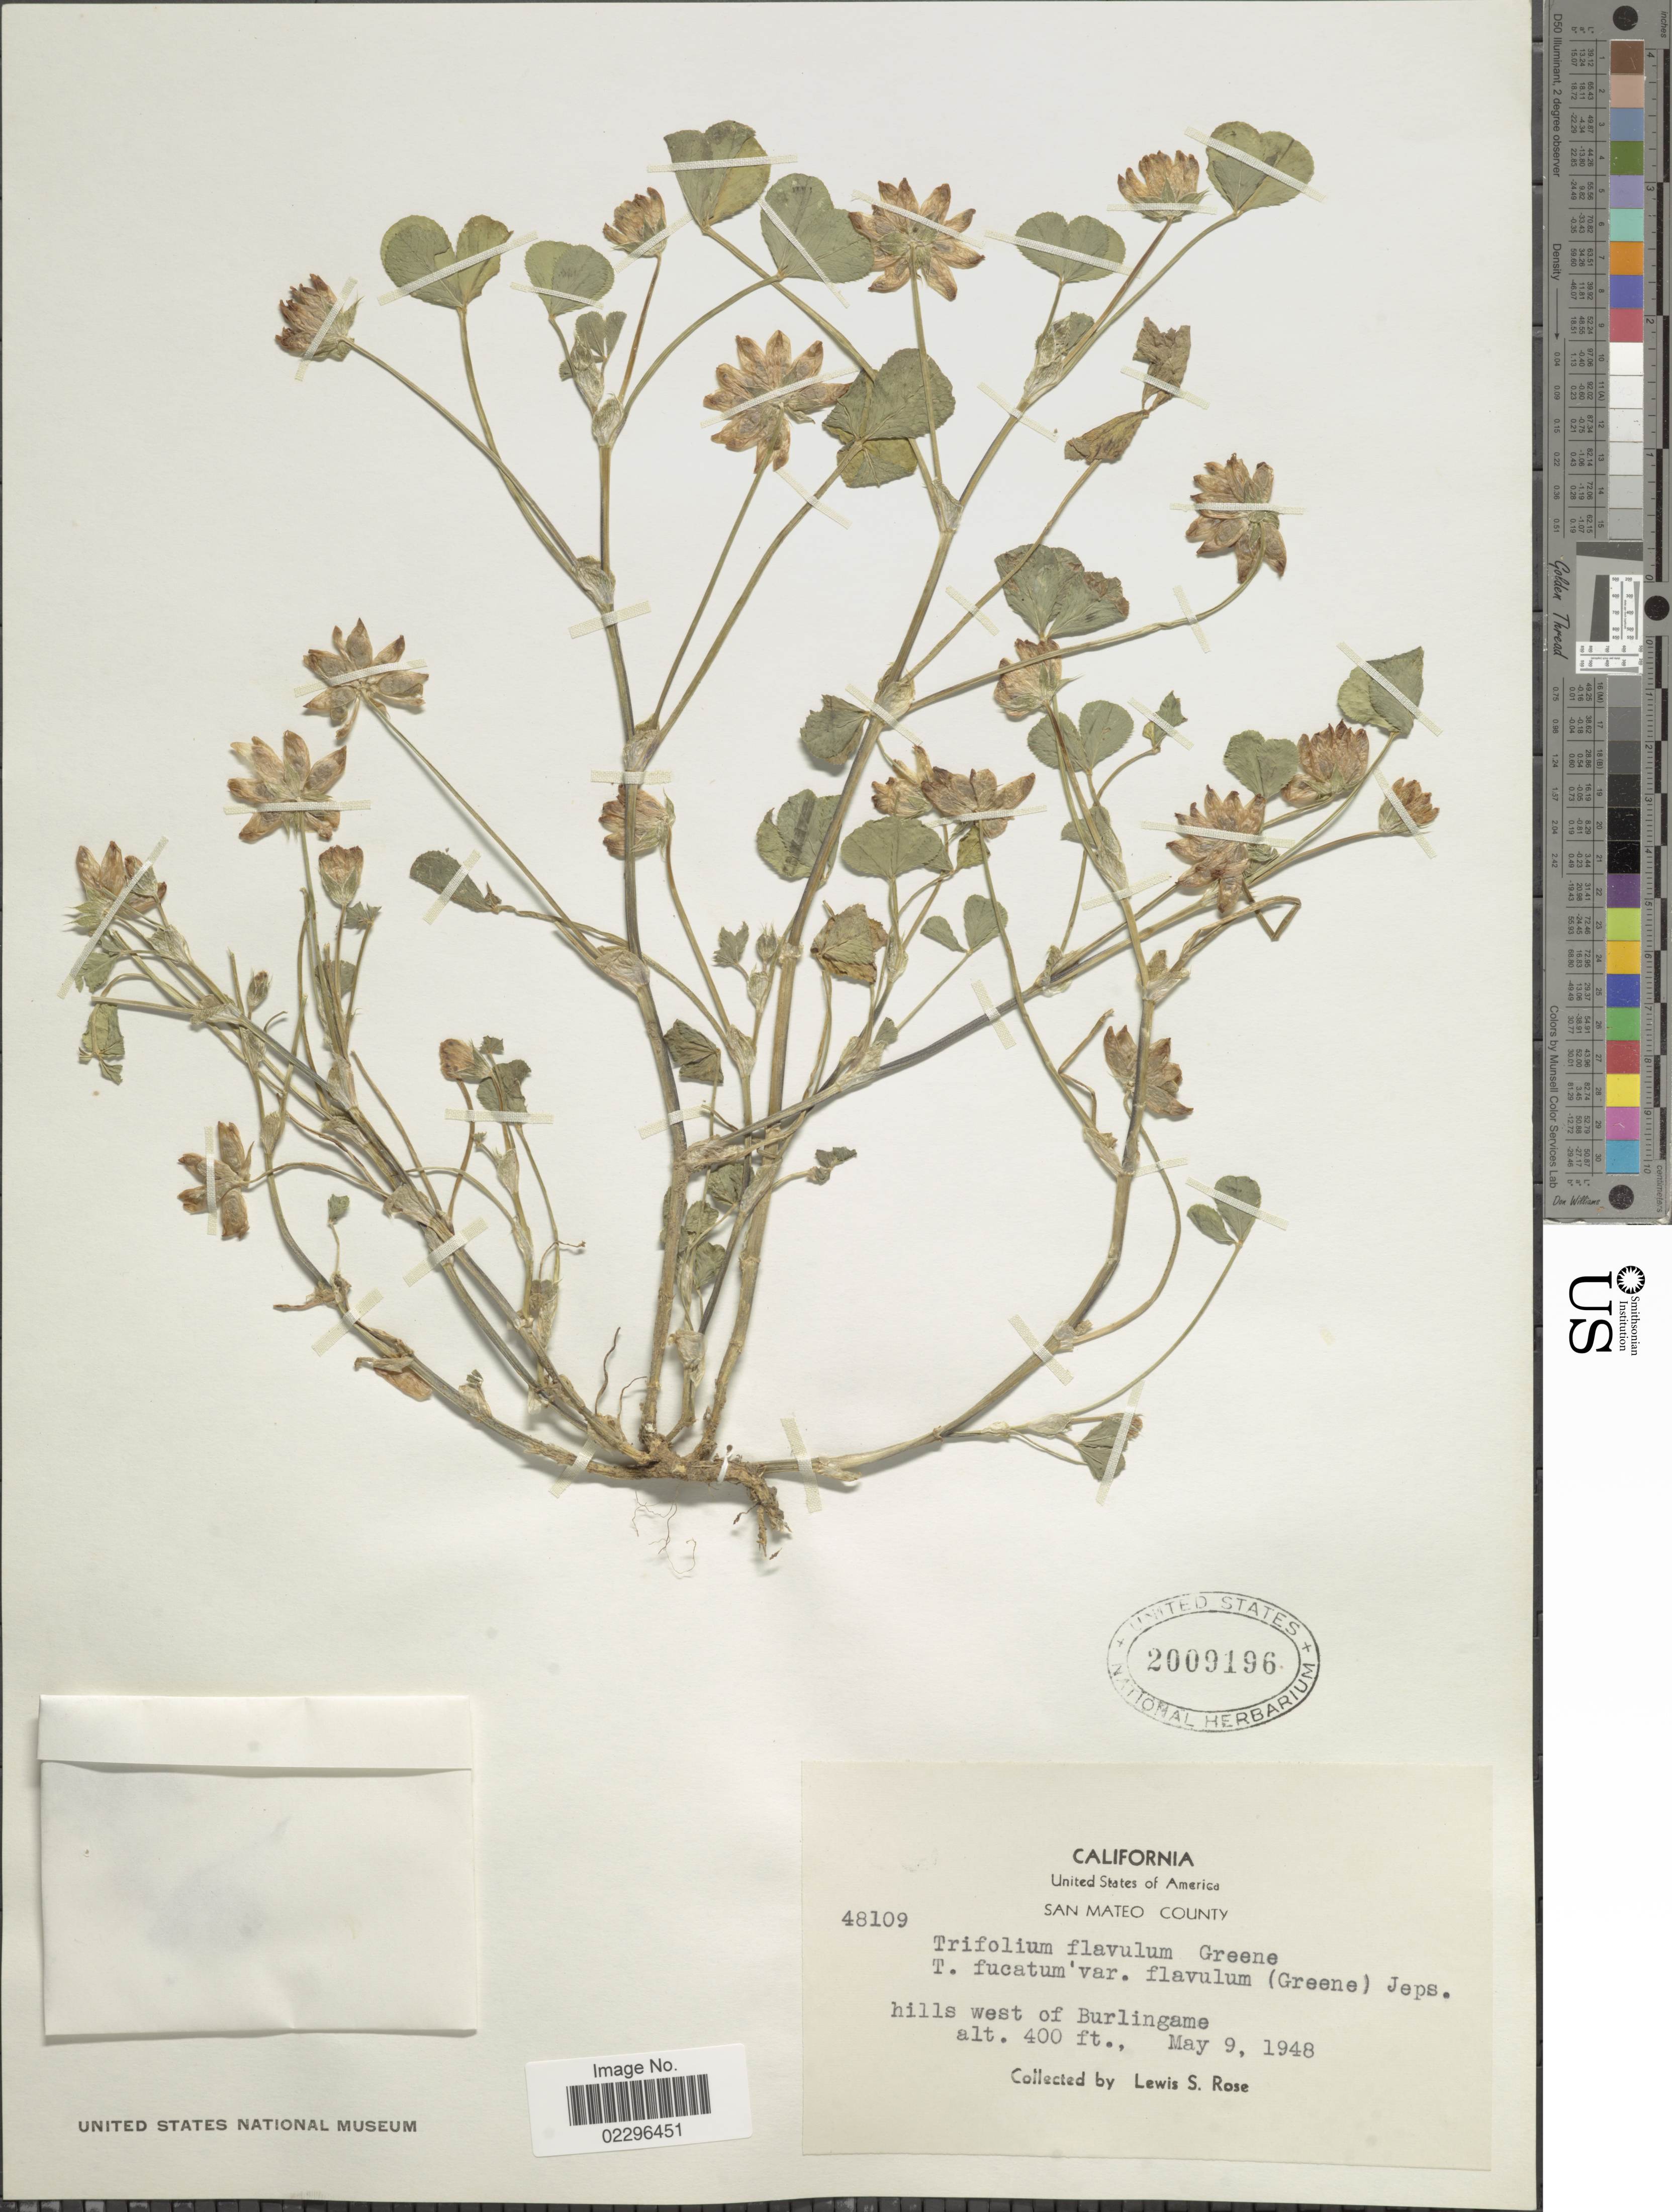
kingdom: Plantae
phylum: Tracheophyta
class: Magnoliopsida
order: Fabales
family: Fabaceae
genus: Trifolium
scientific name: Trifolium fucatum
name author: Lindl.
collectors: L. S. Rose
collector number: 48109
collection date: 1948-05-09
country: United States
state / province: California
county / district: San Mateo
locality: San Mateo County, Hills west of Burlingame;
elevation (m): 122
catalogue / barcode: US 2009196